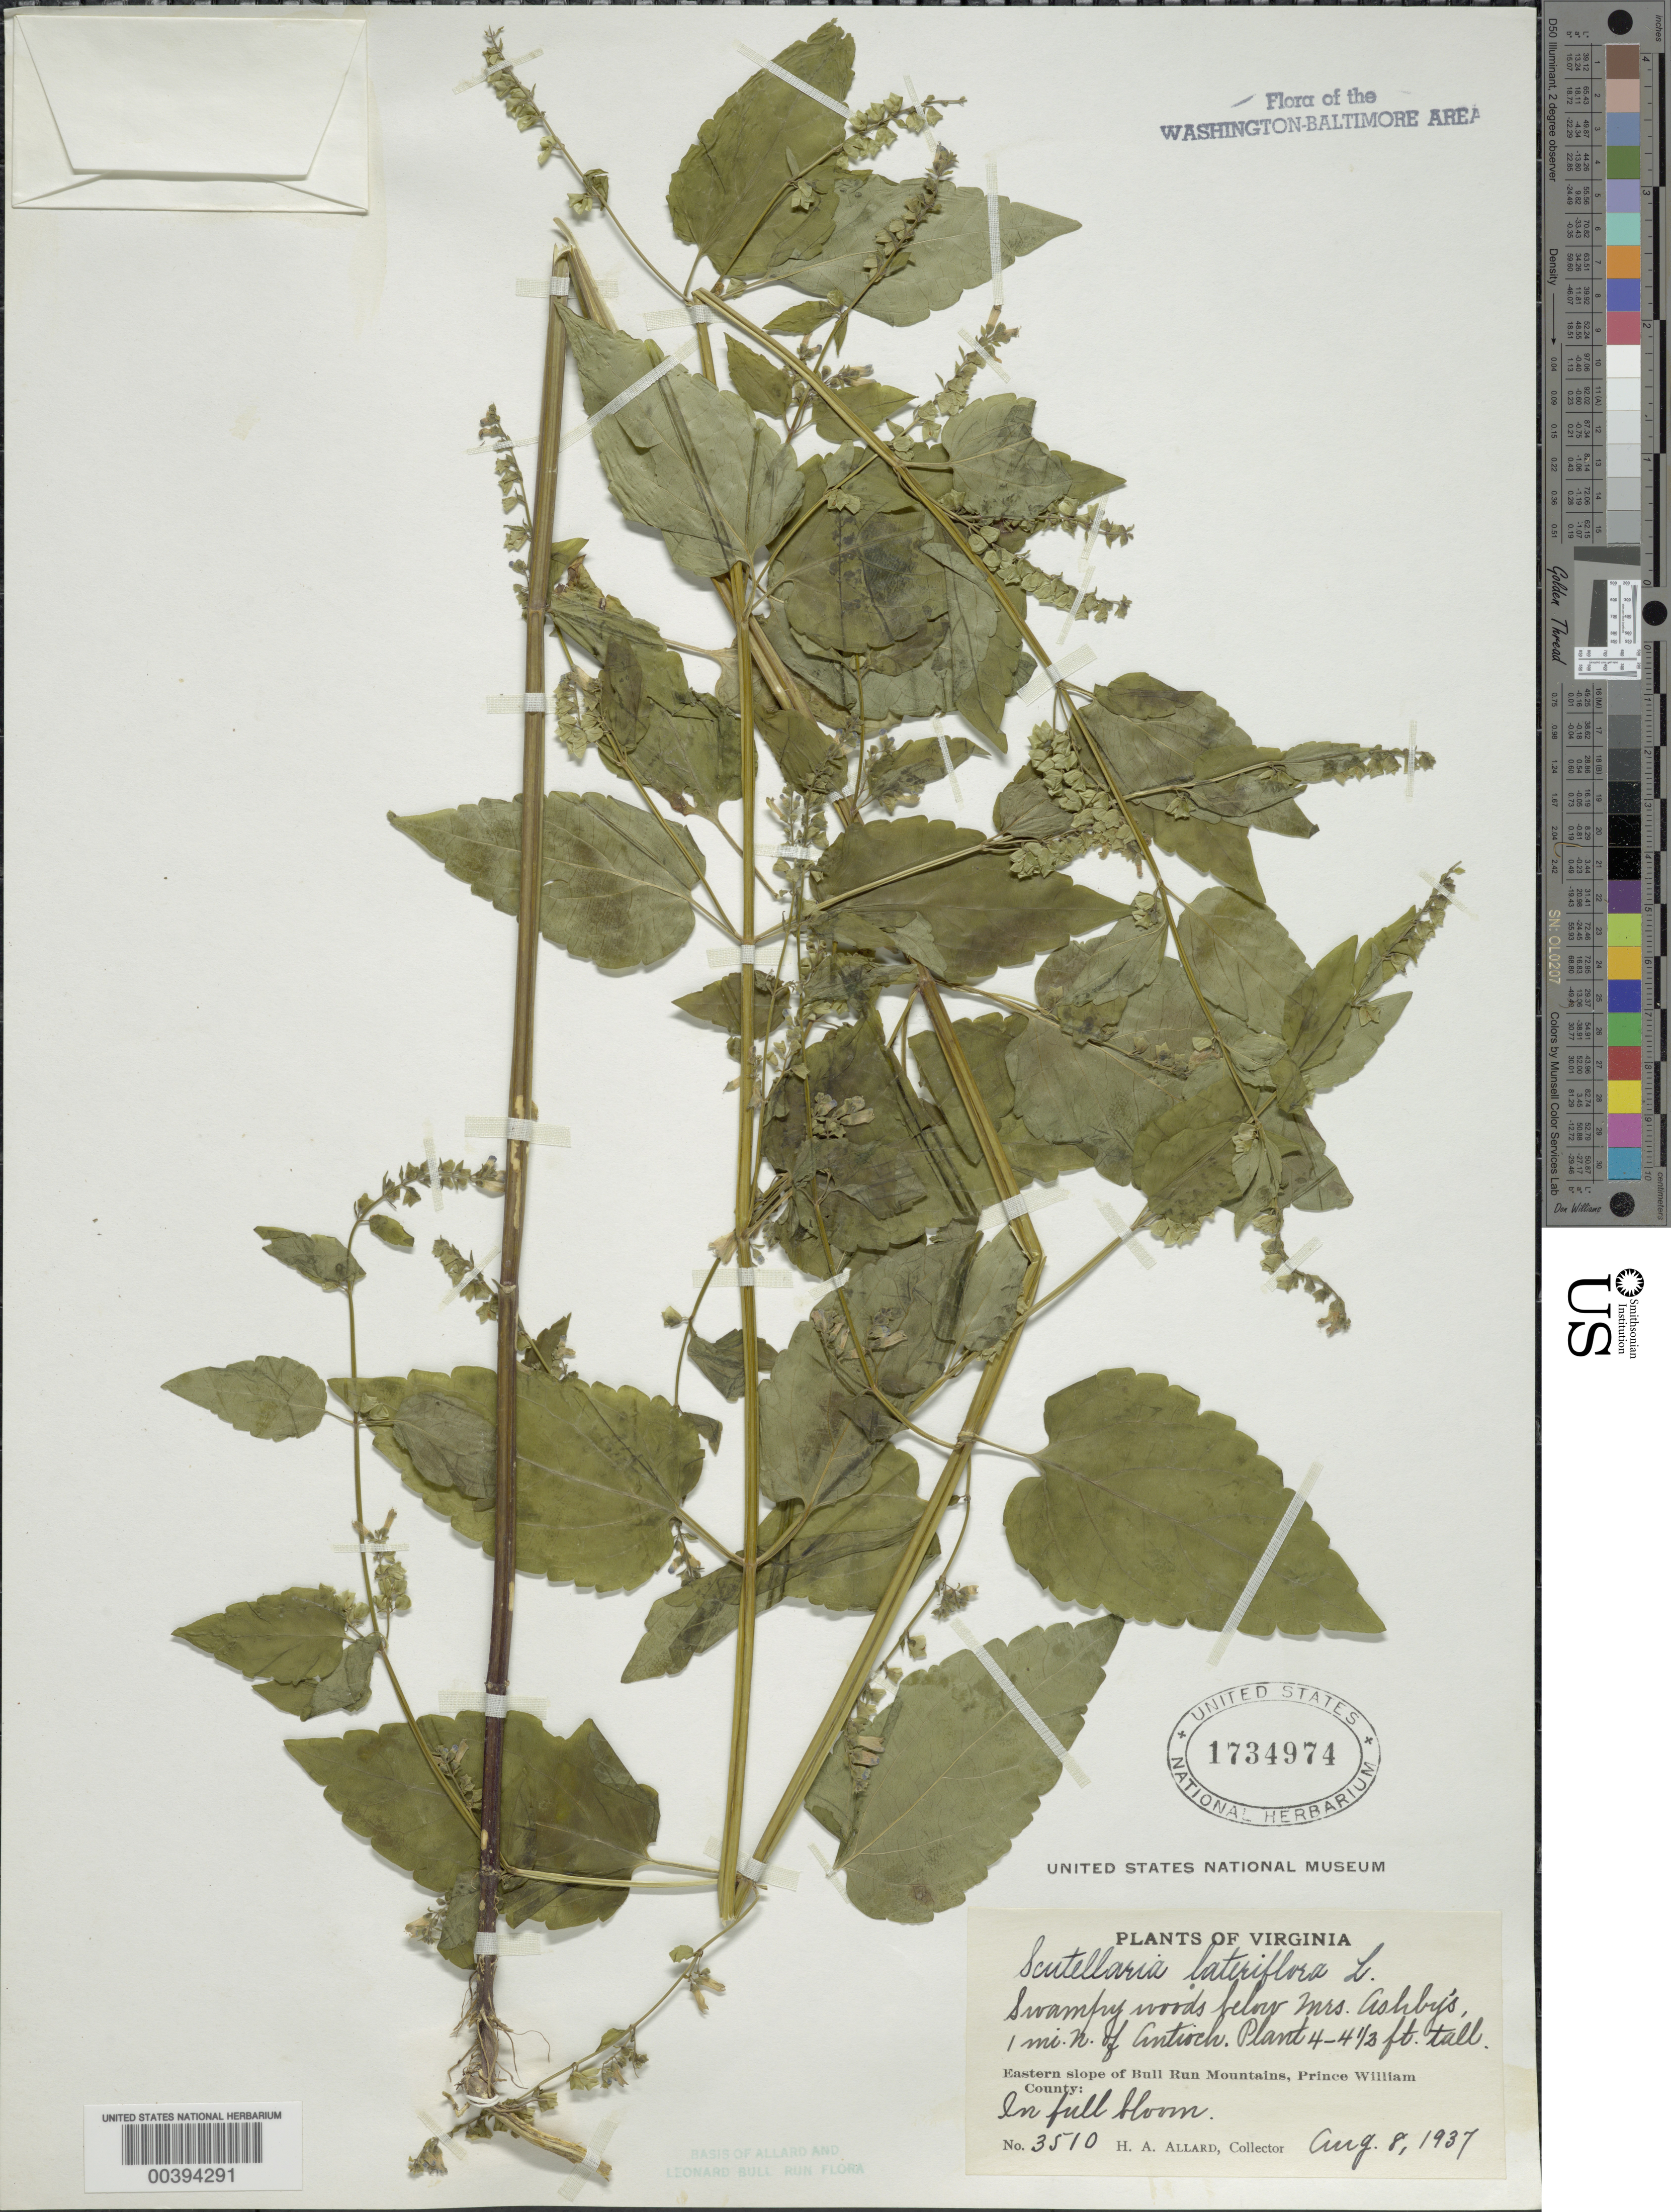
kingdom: Plantae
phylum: Tracheophyta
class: Magnoliopsida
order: Lamiales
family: Lamiaceae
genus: Scutellaria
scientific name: Scutellaria lateriflora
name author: L.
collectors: H. A. Allard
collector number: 3510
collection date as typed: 08 Aug 1937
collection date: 1937-08-08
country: United States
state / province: Virginia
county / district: Prince William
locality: North of Antioch eastern slope of Bull Run Mts.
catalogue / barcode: US 1734974